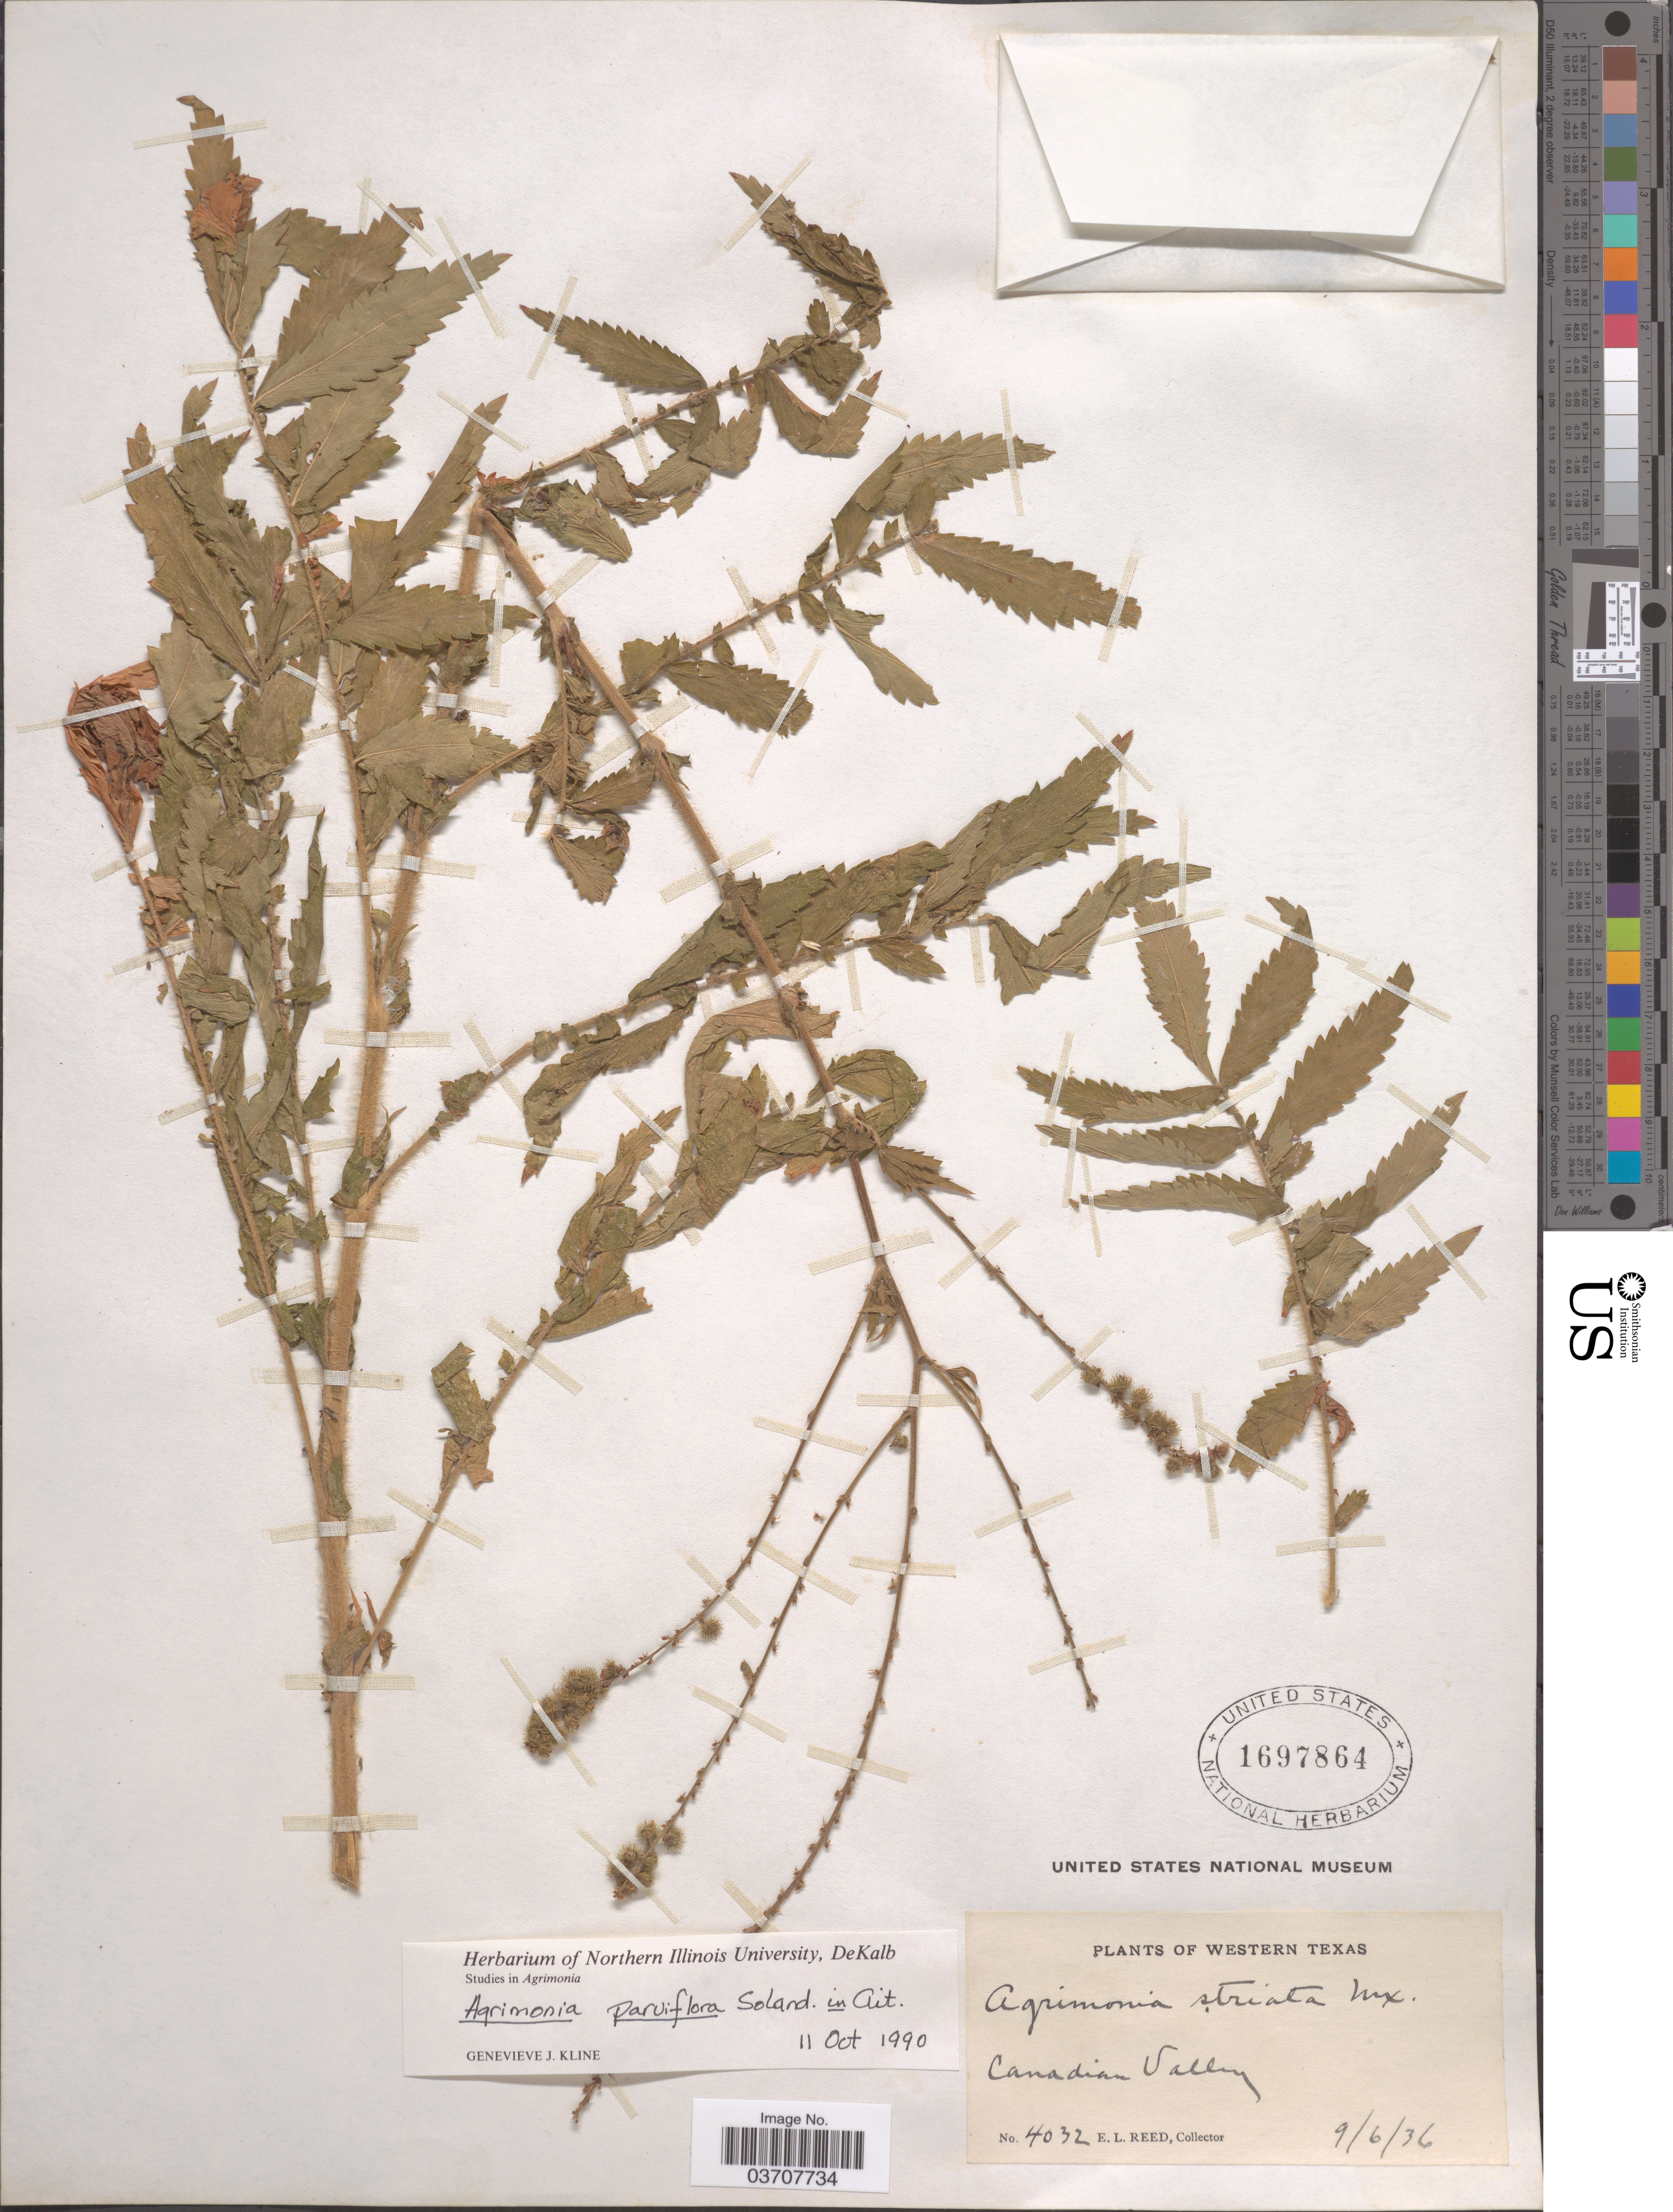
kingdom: Plantae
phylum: Tracheophyta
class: Magnoliopsida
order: Rosales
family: Rosaceae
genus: Agrimonia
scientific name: Agrimonia parviflora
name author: Aiton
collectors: E. Reed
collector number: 4032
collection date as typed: Transcribed d/m/y: 6/9/36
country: United States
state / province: Texas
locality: Western Texas. Canadian Valley.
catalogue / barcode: US 1697864